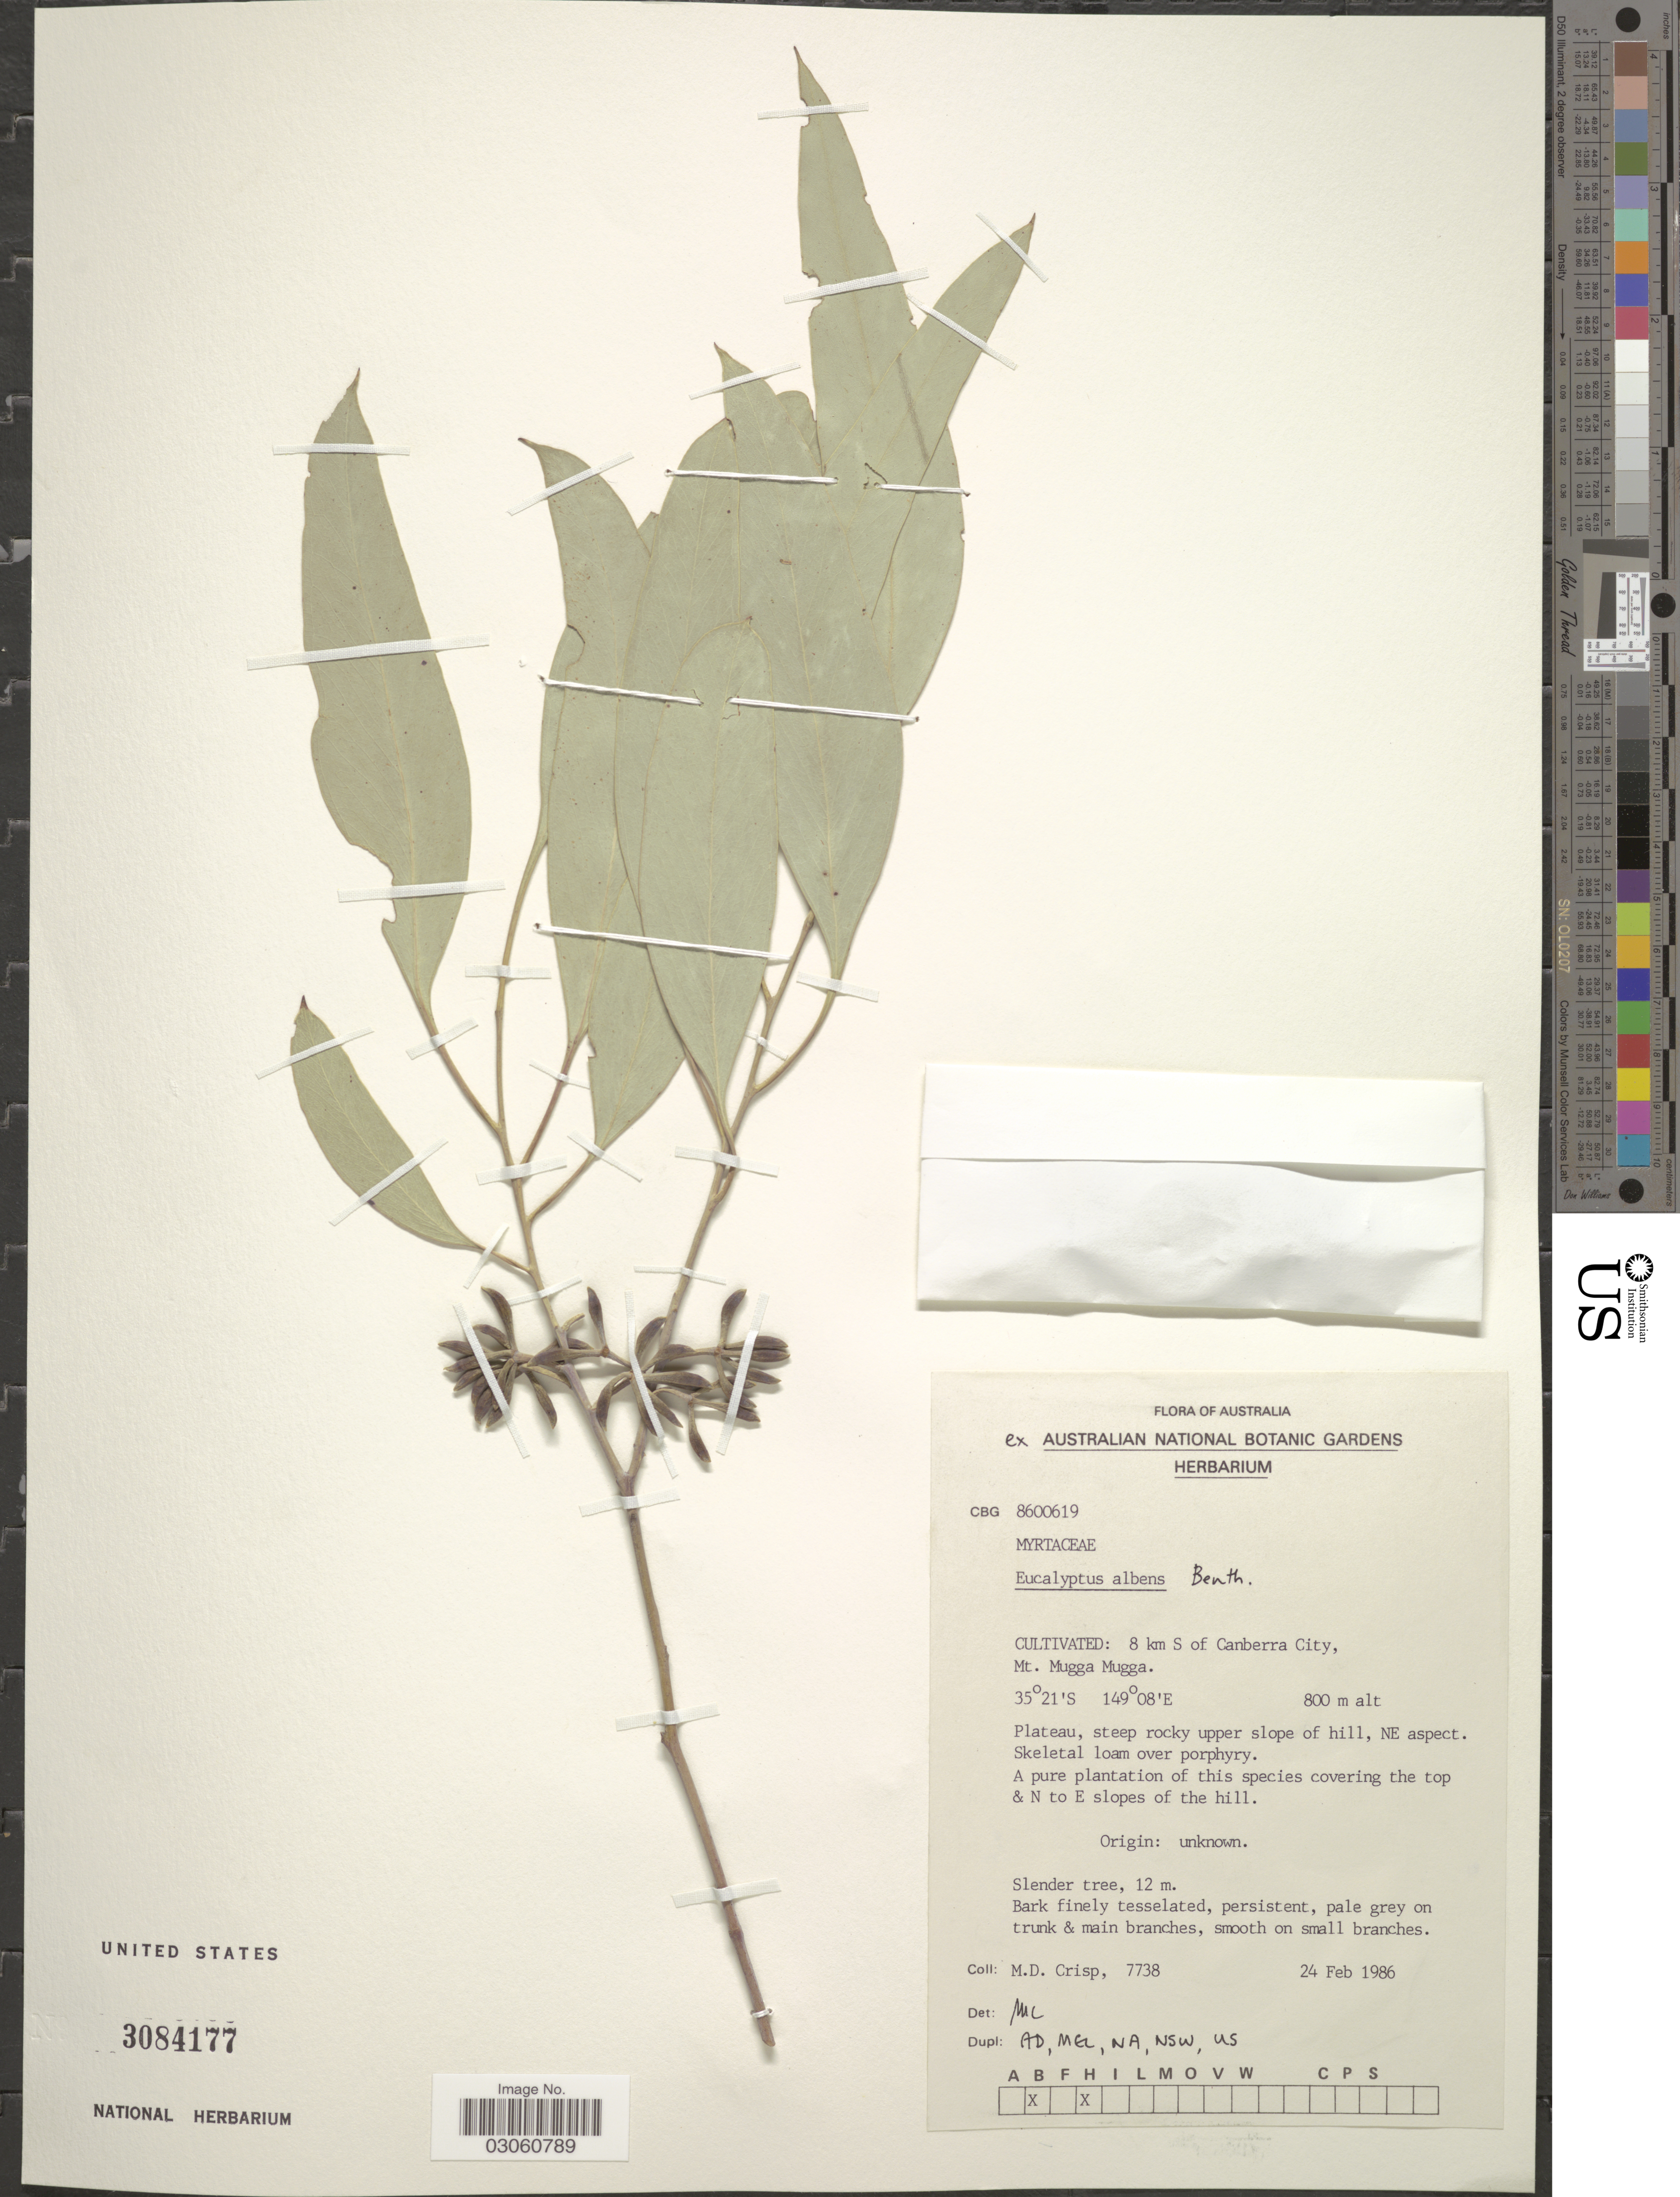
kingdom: Plantae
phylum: Tracheophyta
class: Magnoliopsida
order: Myrtales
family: Myrtaceae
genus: Eucalyptus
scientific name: Eucalyptus albens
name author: Benth.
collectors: M. Crisp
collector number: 7738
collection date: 1986-02-24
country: Australia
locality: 8 km S of Canberra City, Mt. Mugga Mugga, Plateau, steep rocky upper slope of hill, NE aspect.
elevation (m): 800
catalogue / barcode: US 3084177